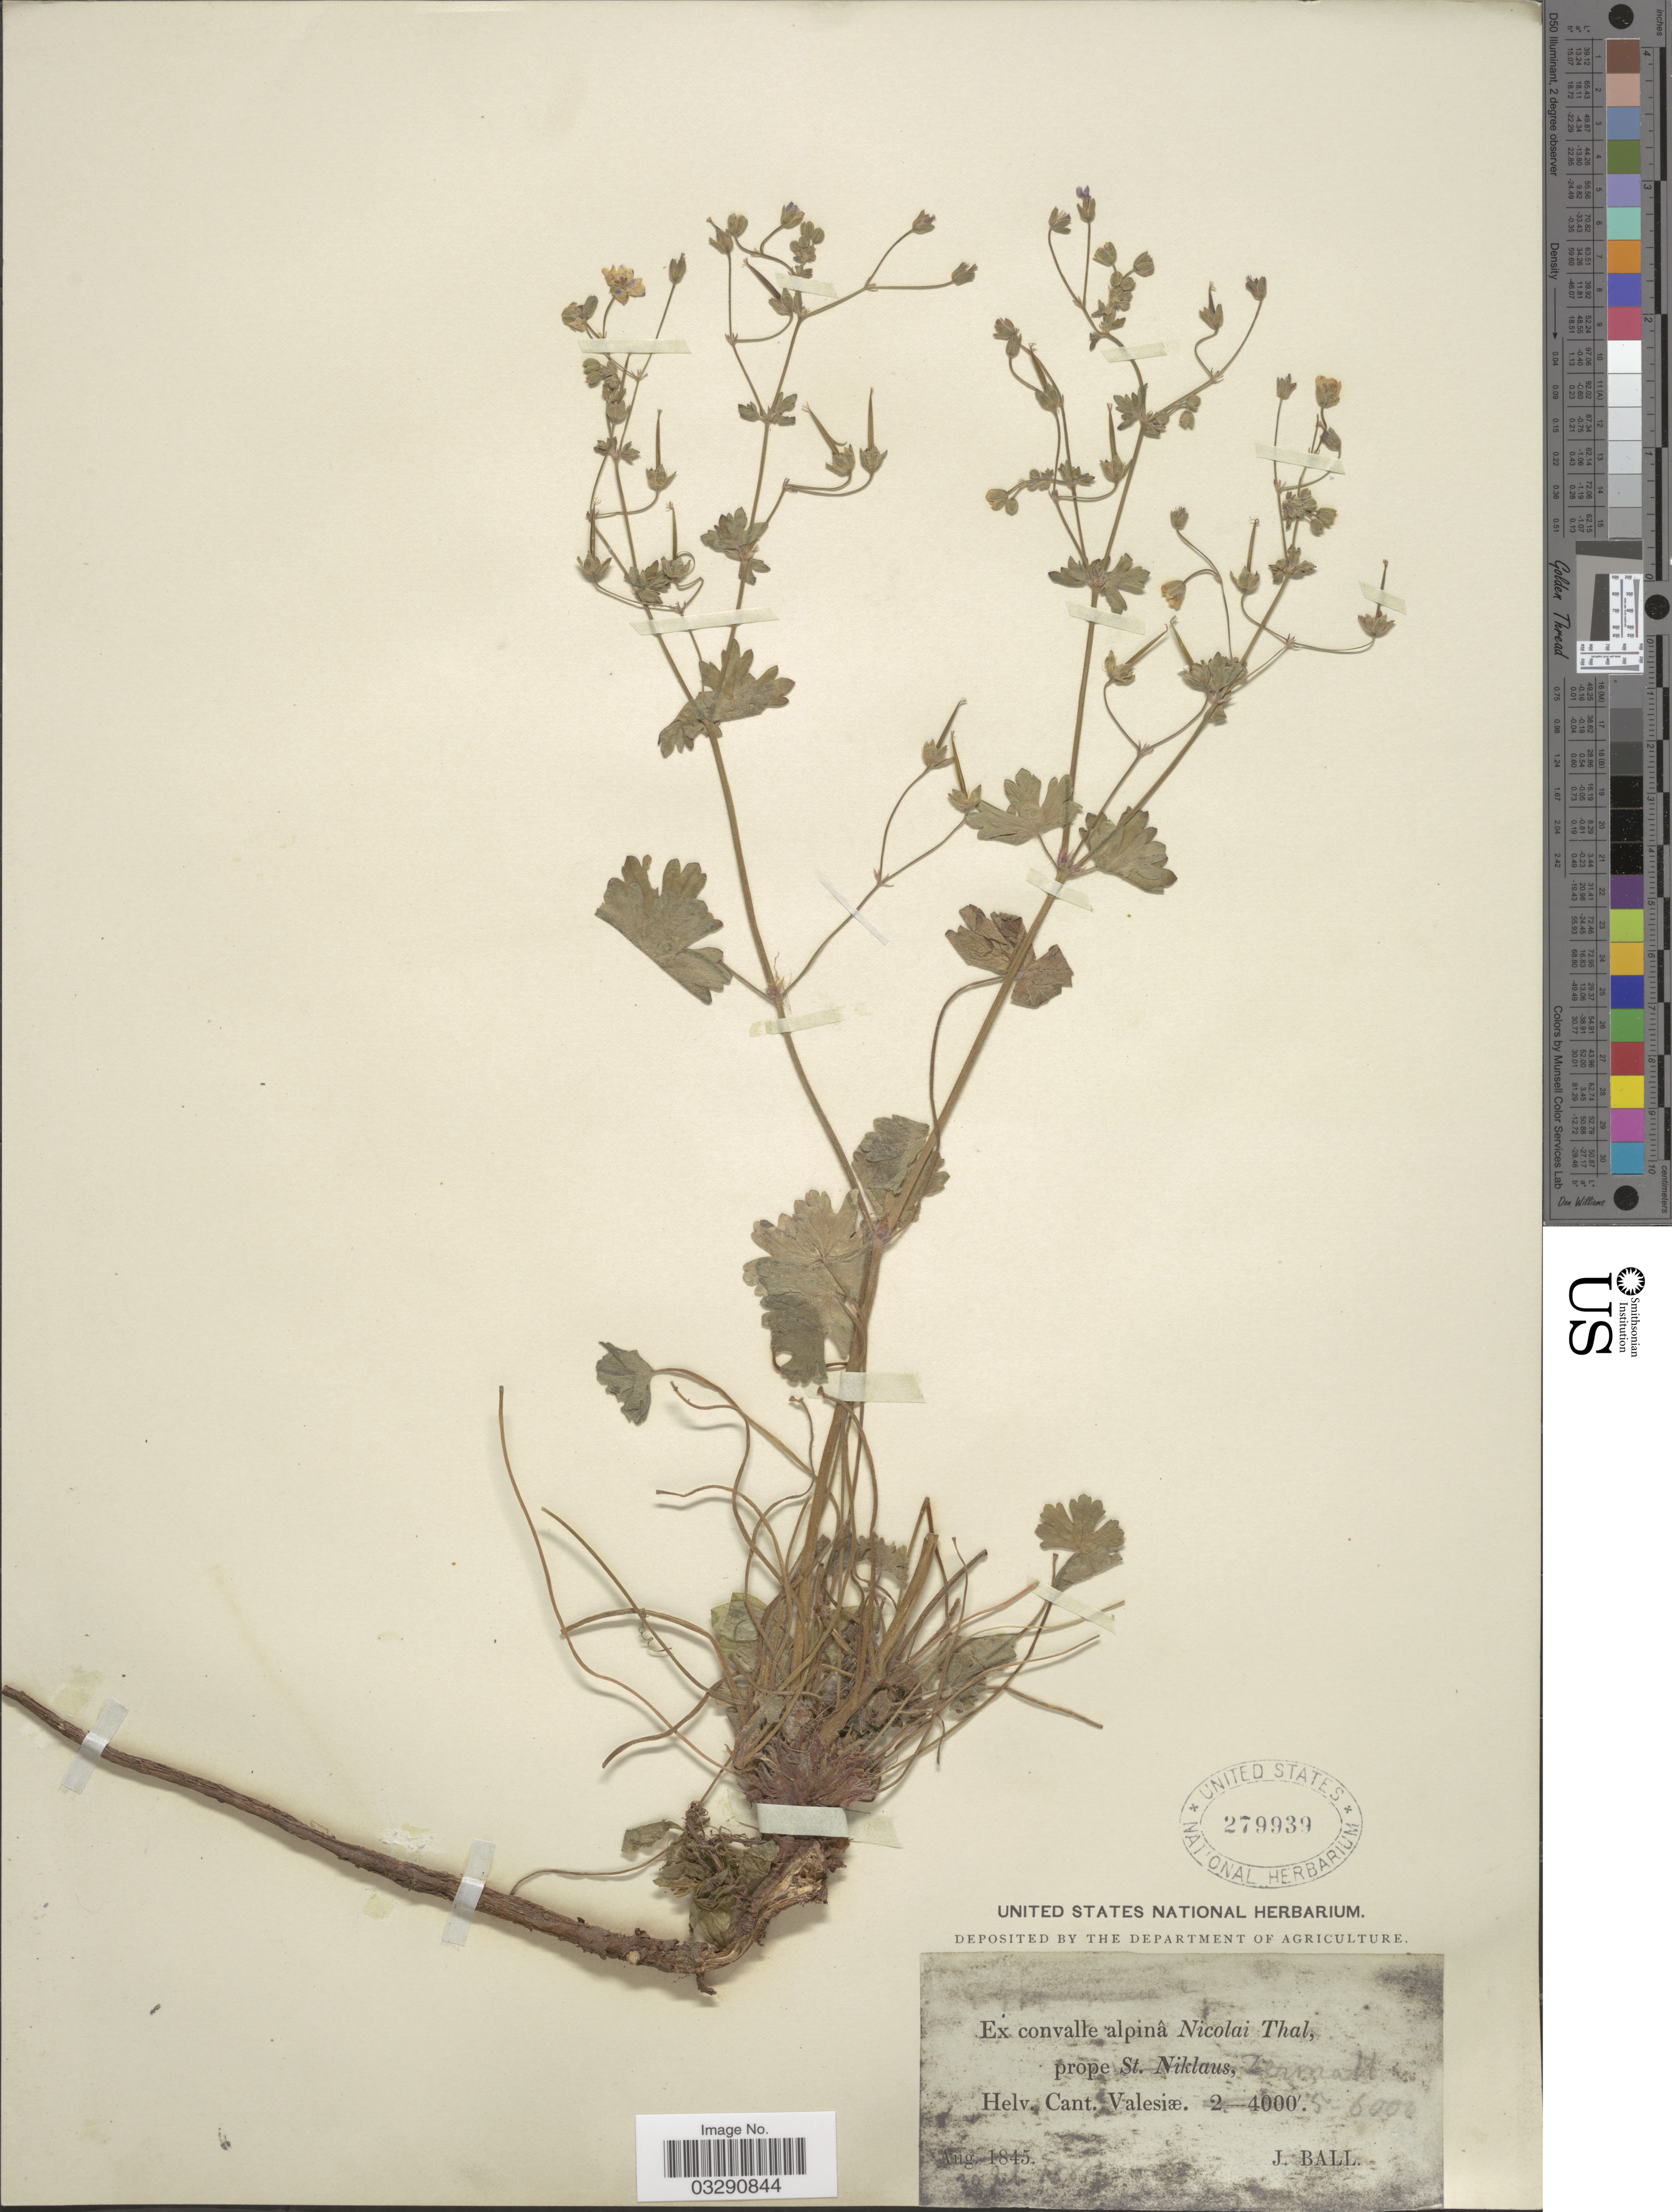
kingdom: Plantae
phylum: Tracheophyta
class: Magnoliopsida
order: Geraniales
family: Geraniaceae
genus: Geranium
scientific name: Geranium pyrenaicum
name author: Burm. f.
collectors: J. Ball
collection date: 1845-08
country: Switzerland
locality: Ex convalle alpinâ Nicolai Thal, prope St. Niklaus, Zermatt, Helv. Cant. Valesiæ.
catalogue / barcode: US 279939